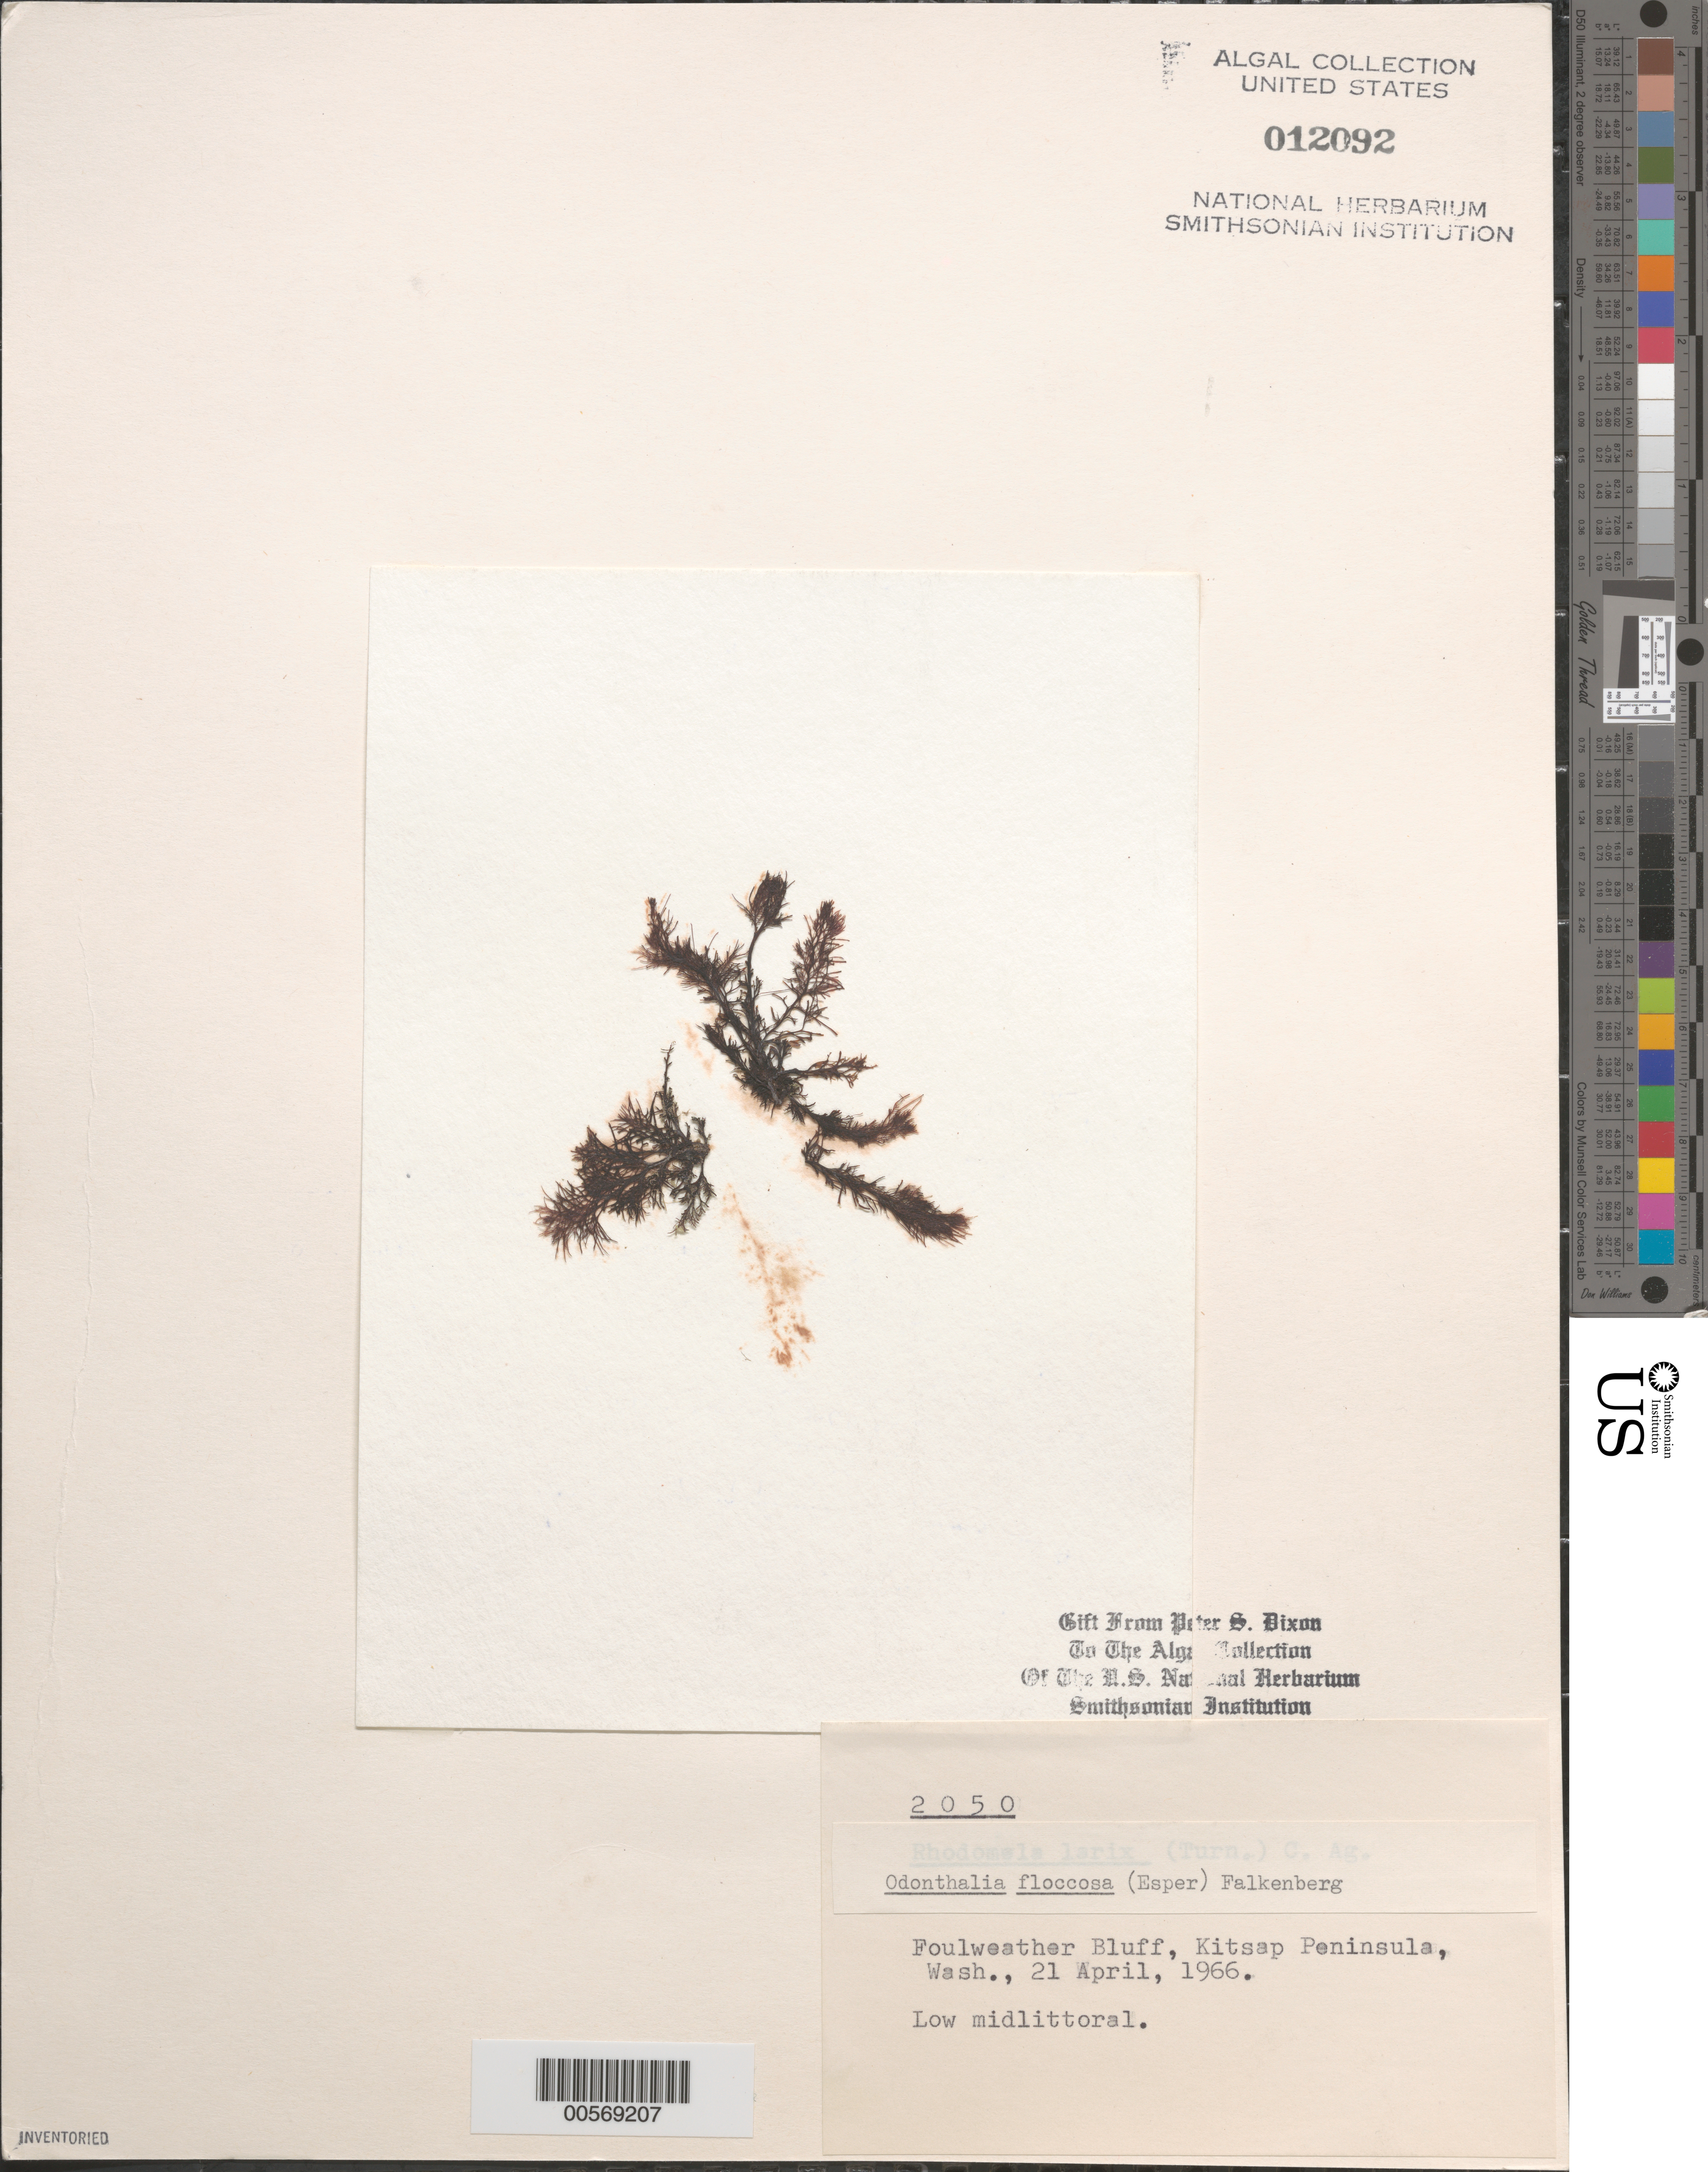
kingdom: Plantae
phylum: Rhodophyta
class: Florideophyceae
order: Ceramiales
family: Rhodomelaceae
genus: Odonthalia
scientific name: Odonthalia floccosa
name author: (Esper) Falkenb.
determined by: Dixon, P. S.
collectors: P. S. Dixon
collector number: PSD 2050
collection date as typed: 21 Apr 1966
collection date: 1966-04-21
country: United States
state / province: Washington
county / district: Kitsap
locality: Foulweather Bluff, Kitsap Peninsula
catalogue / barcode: US 12092